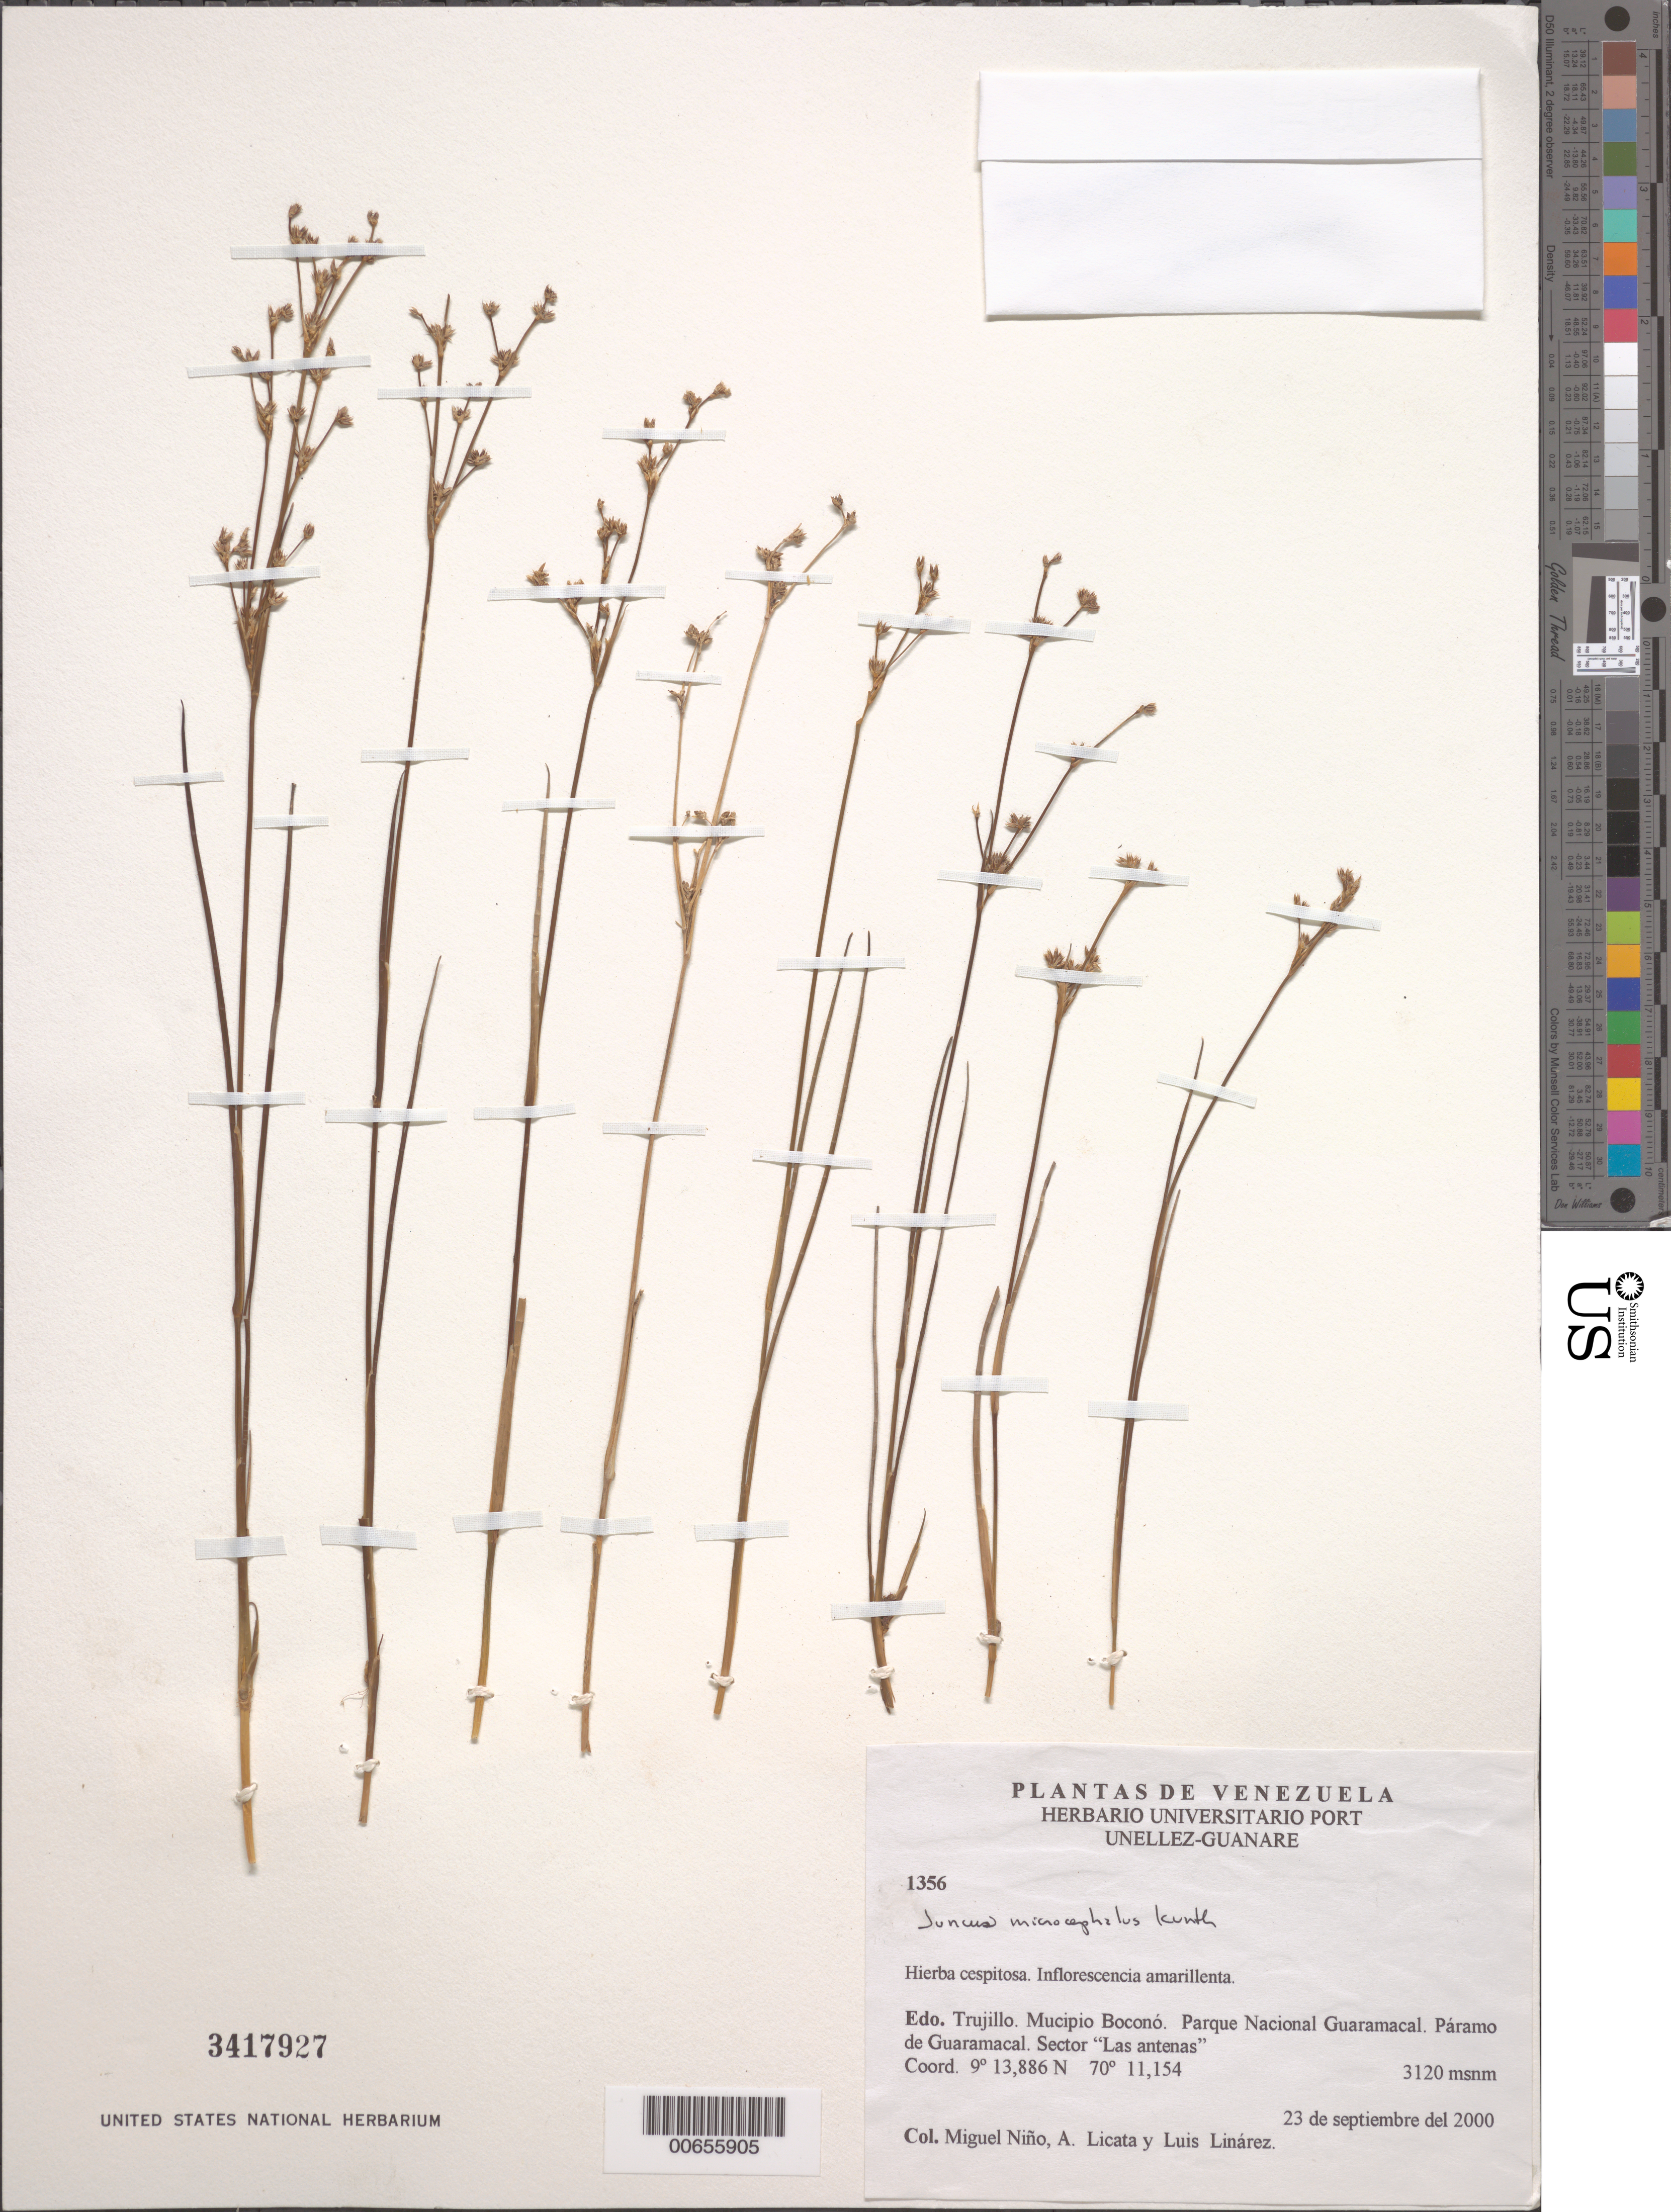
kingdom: Plantae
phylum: Tracheophyta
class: Liliopsida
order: Poales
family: Juncaceae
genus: Juncus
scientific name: Juncus microcephalus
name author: Kunth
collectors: S. M. Niño, A. Licata & L. Linárez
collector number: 1356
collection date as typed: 23 Sep 2000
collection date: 2000-09-23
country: Venezuela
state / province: Trujillo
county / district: Boconó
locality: Parque Nacional Guaramacal, Páramo de Guaramacal, sector "Las antenas"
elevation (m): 3120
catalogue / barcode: US 3417927